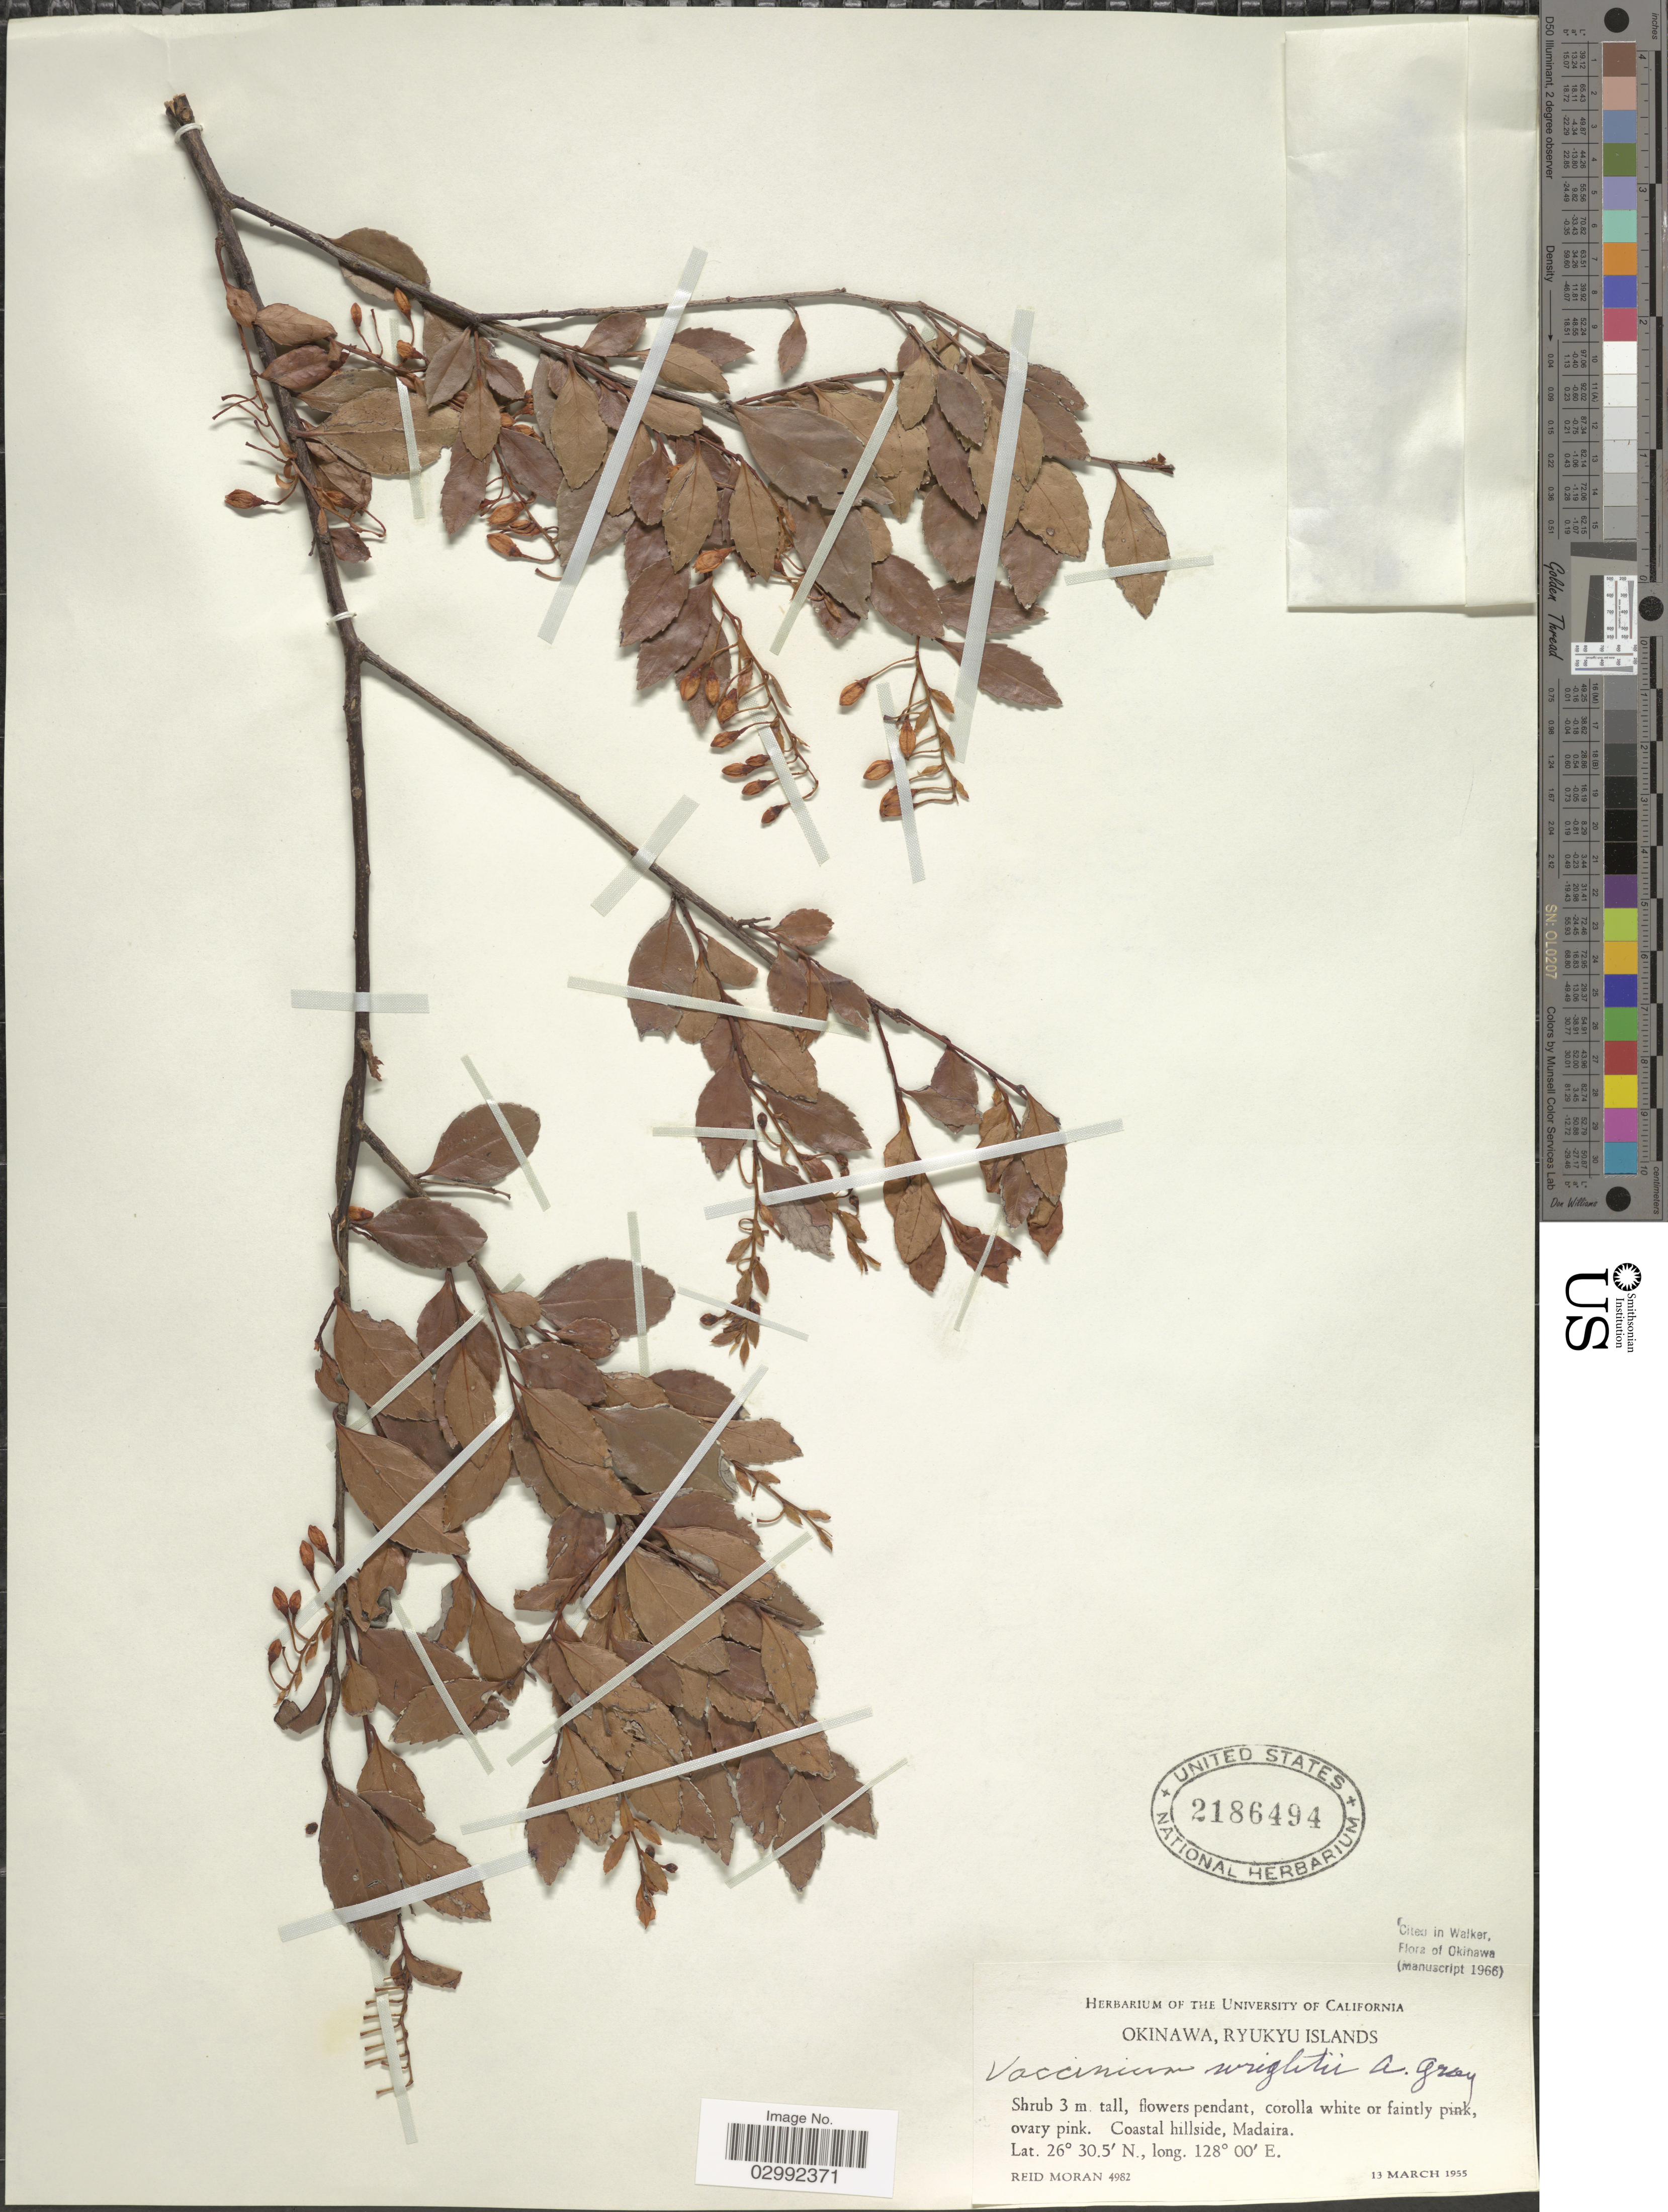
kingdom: Plantae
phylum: Tracheophyta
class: Magnoliopsida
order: Ericales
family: Ericaceae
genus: Vaccinium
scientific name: Vaccinium wrightii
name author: A. Gray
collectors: R. Moran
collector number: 4982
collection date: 1955-03-13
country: Japan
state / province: Okinawa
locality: Ryukyu Islands. Coastal hillside, Madaira.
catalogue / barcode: US 2186494